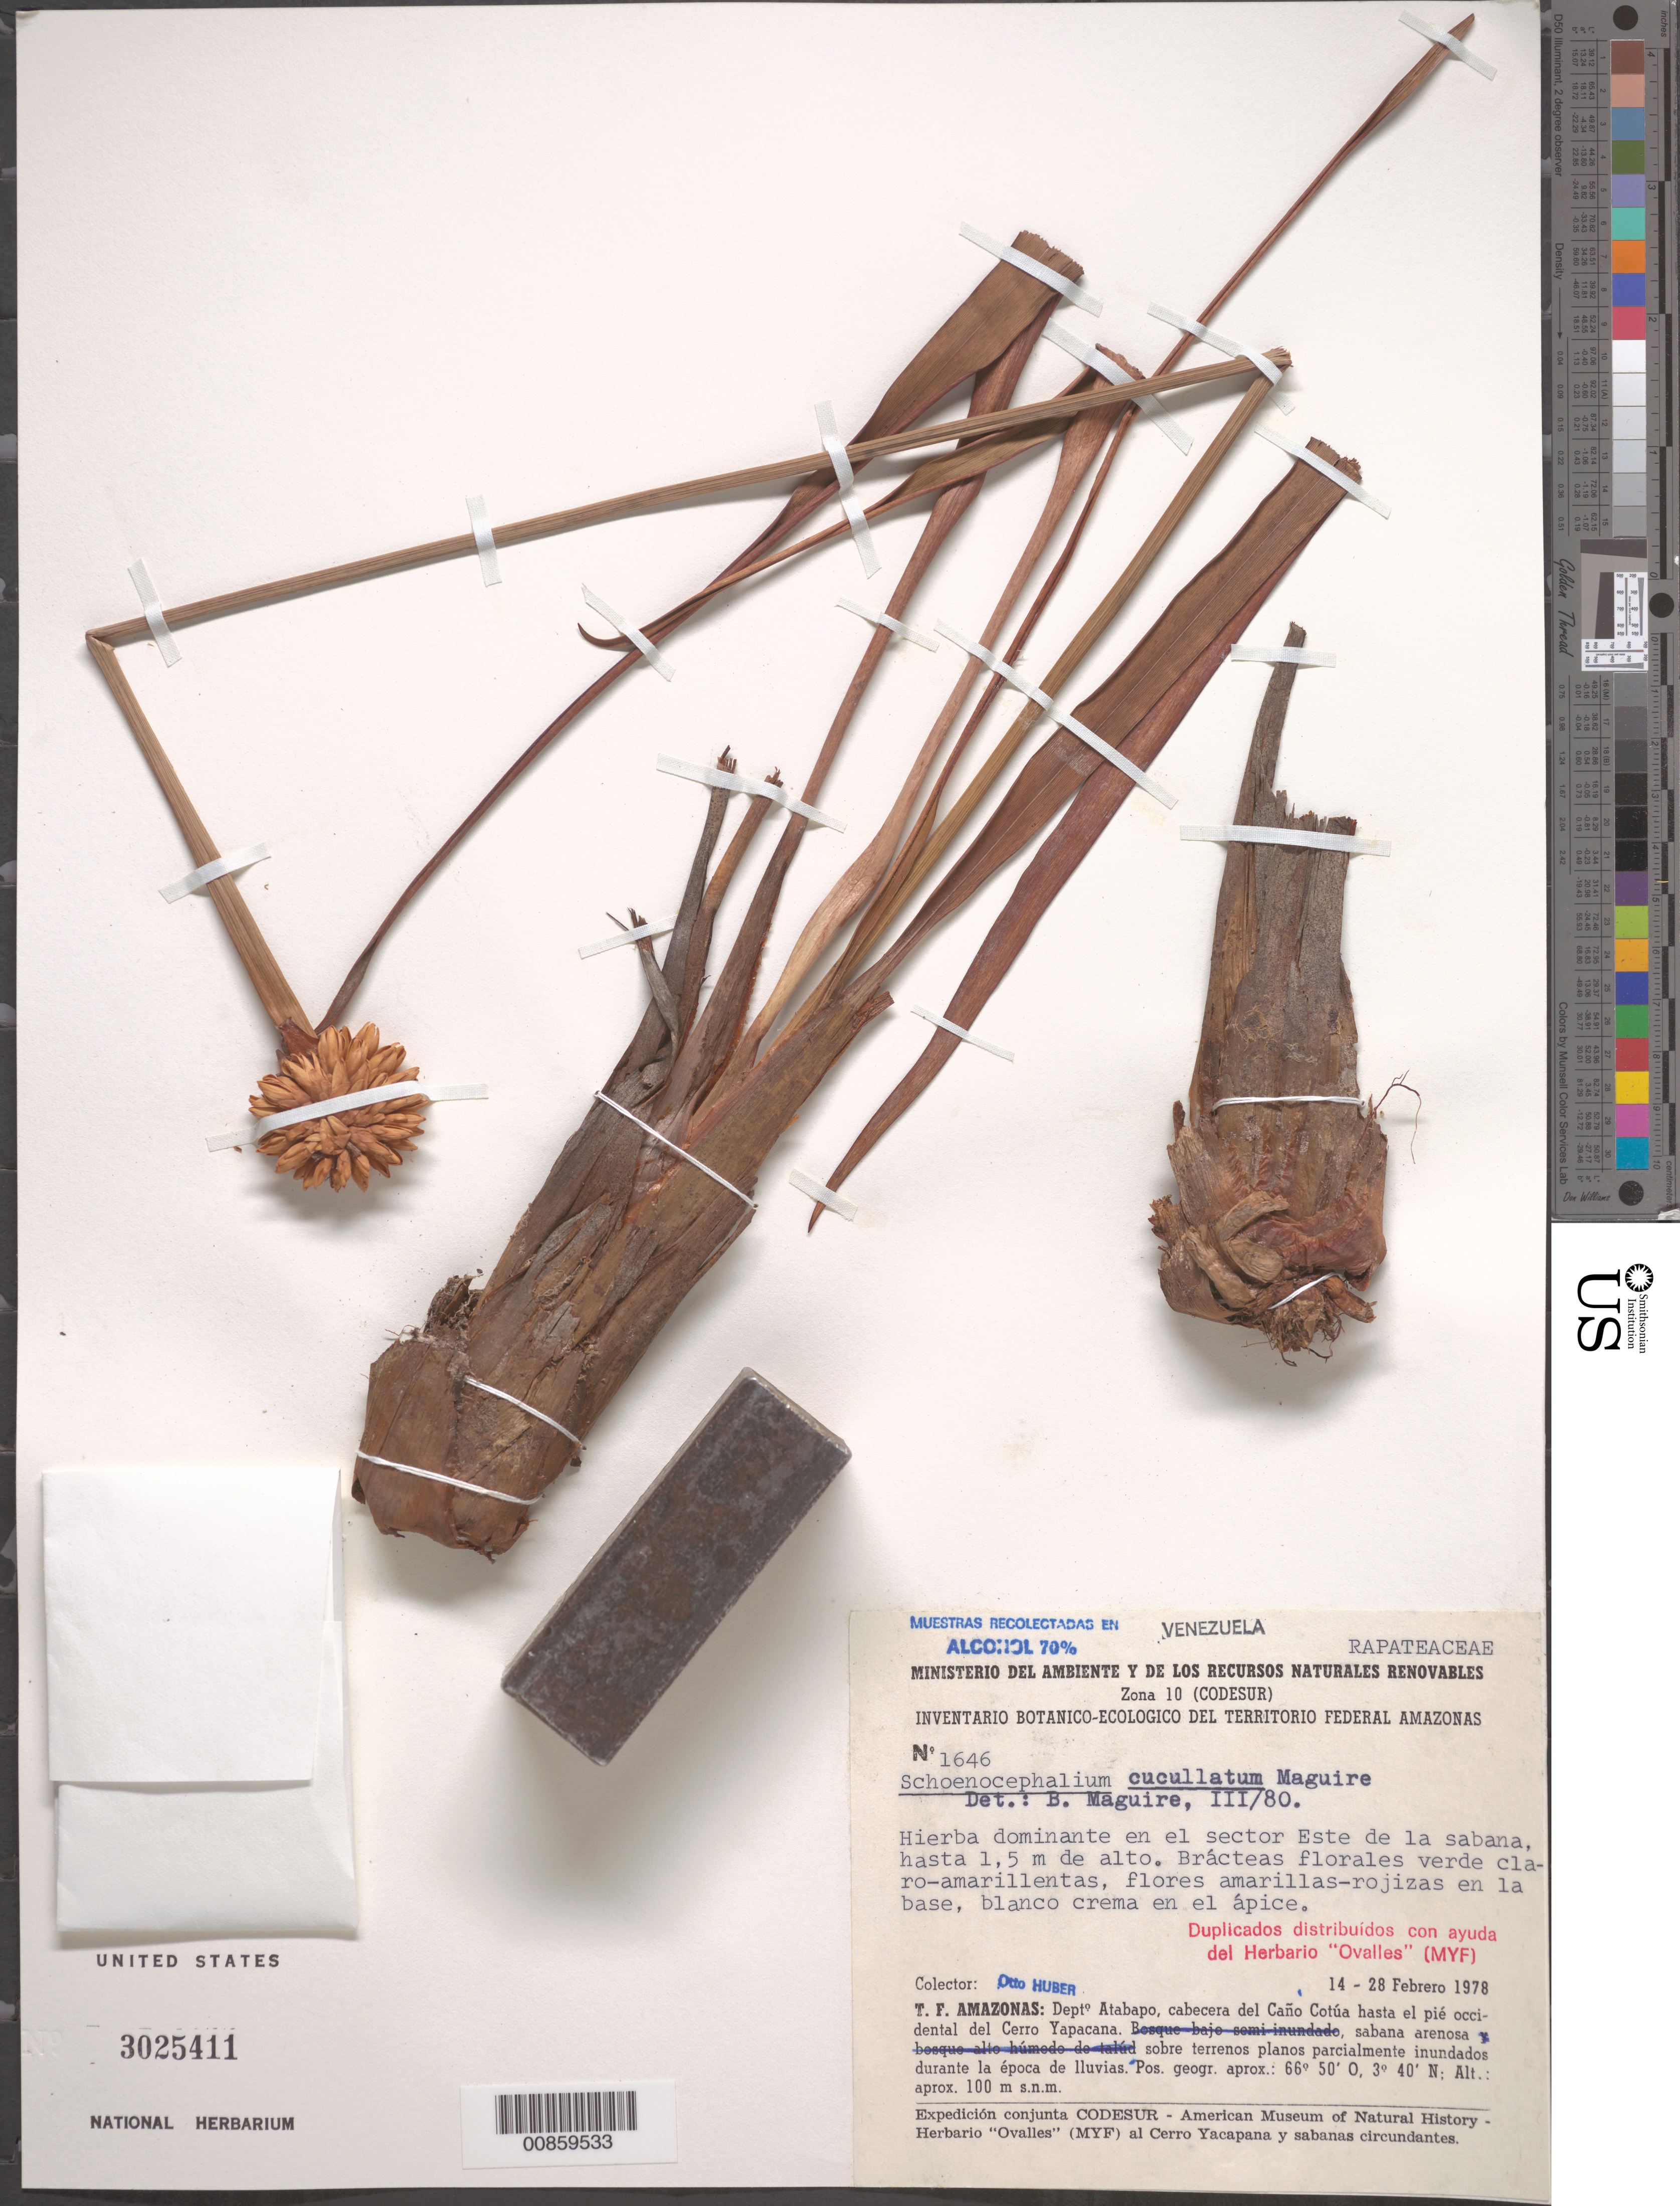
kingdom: Plantae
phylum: Tracheophyta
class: Liliopsida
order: Poales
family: Rapateaceae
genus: Schoenocephalium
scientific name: Schoenocephalium cucullatum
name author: Maguire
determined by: Maguire, Bassett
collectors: O. Huber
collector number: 1646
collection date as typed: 14-Feb-78 to 28-Feb-78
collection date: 1978-02-14/1978-02-28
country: Venezuela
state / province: Amazonas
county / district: Atabapo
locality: Caño Cotúa hasta el pié occidental del Cerro Yapacána; sector E de la sabana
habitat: Sabana arenosa sobre terrenos planos parcialmente inumndados durante la epoca de lluvias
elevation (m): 100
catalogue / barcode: US 3025411